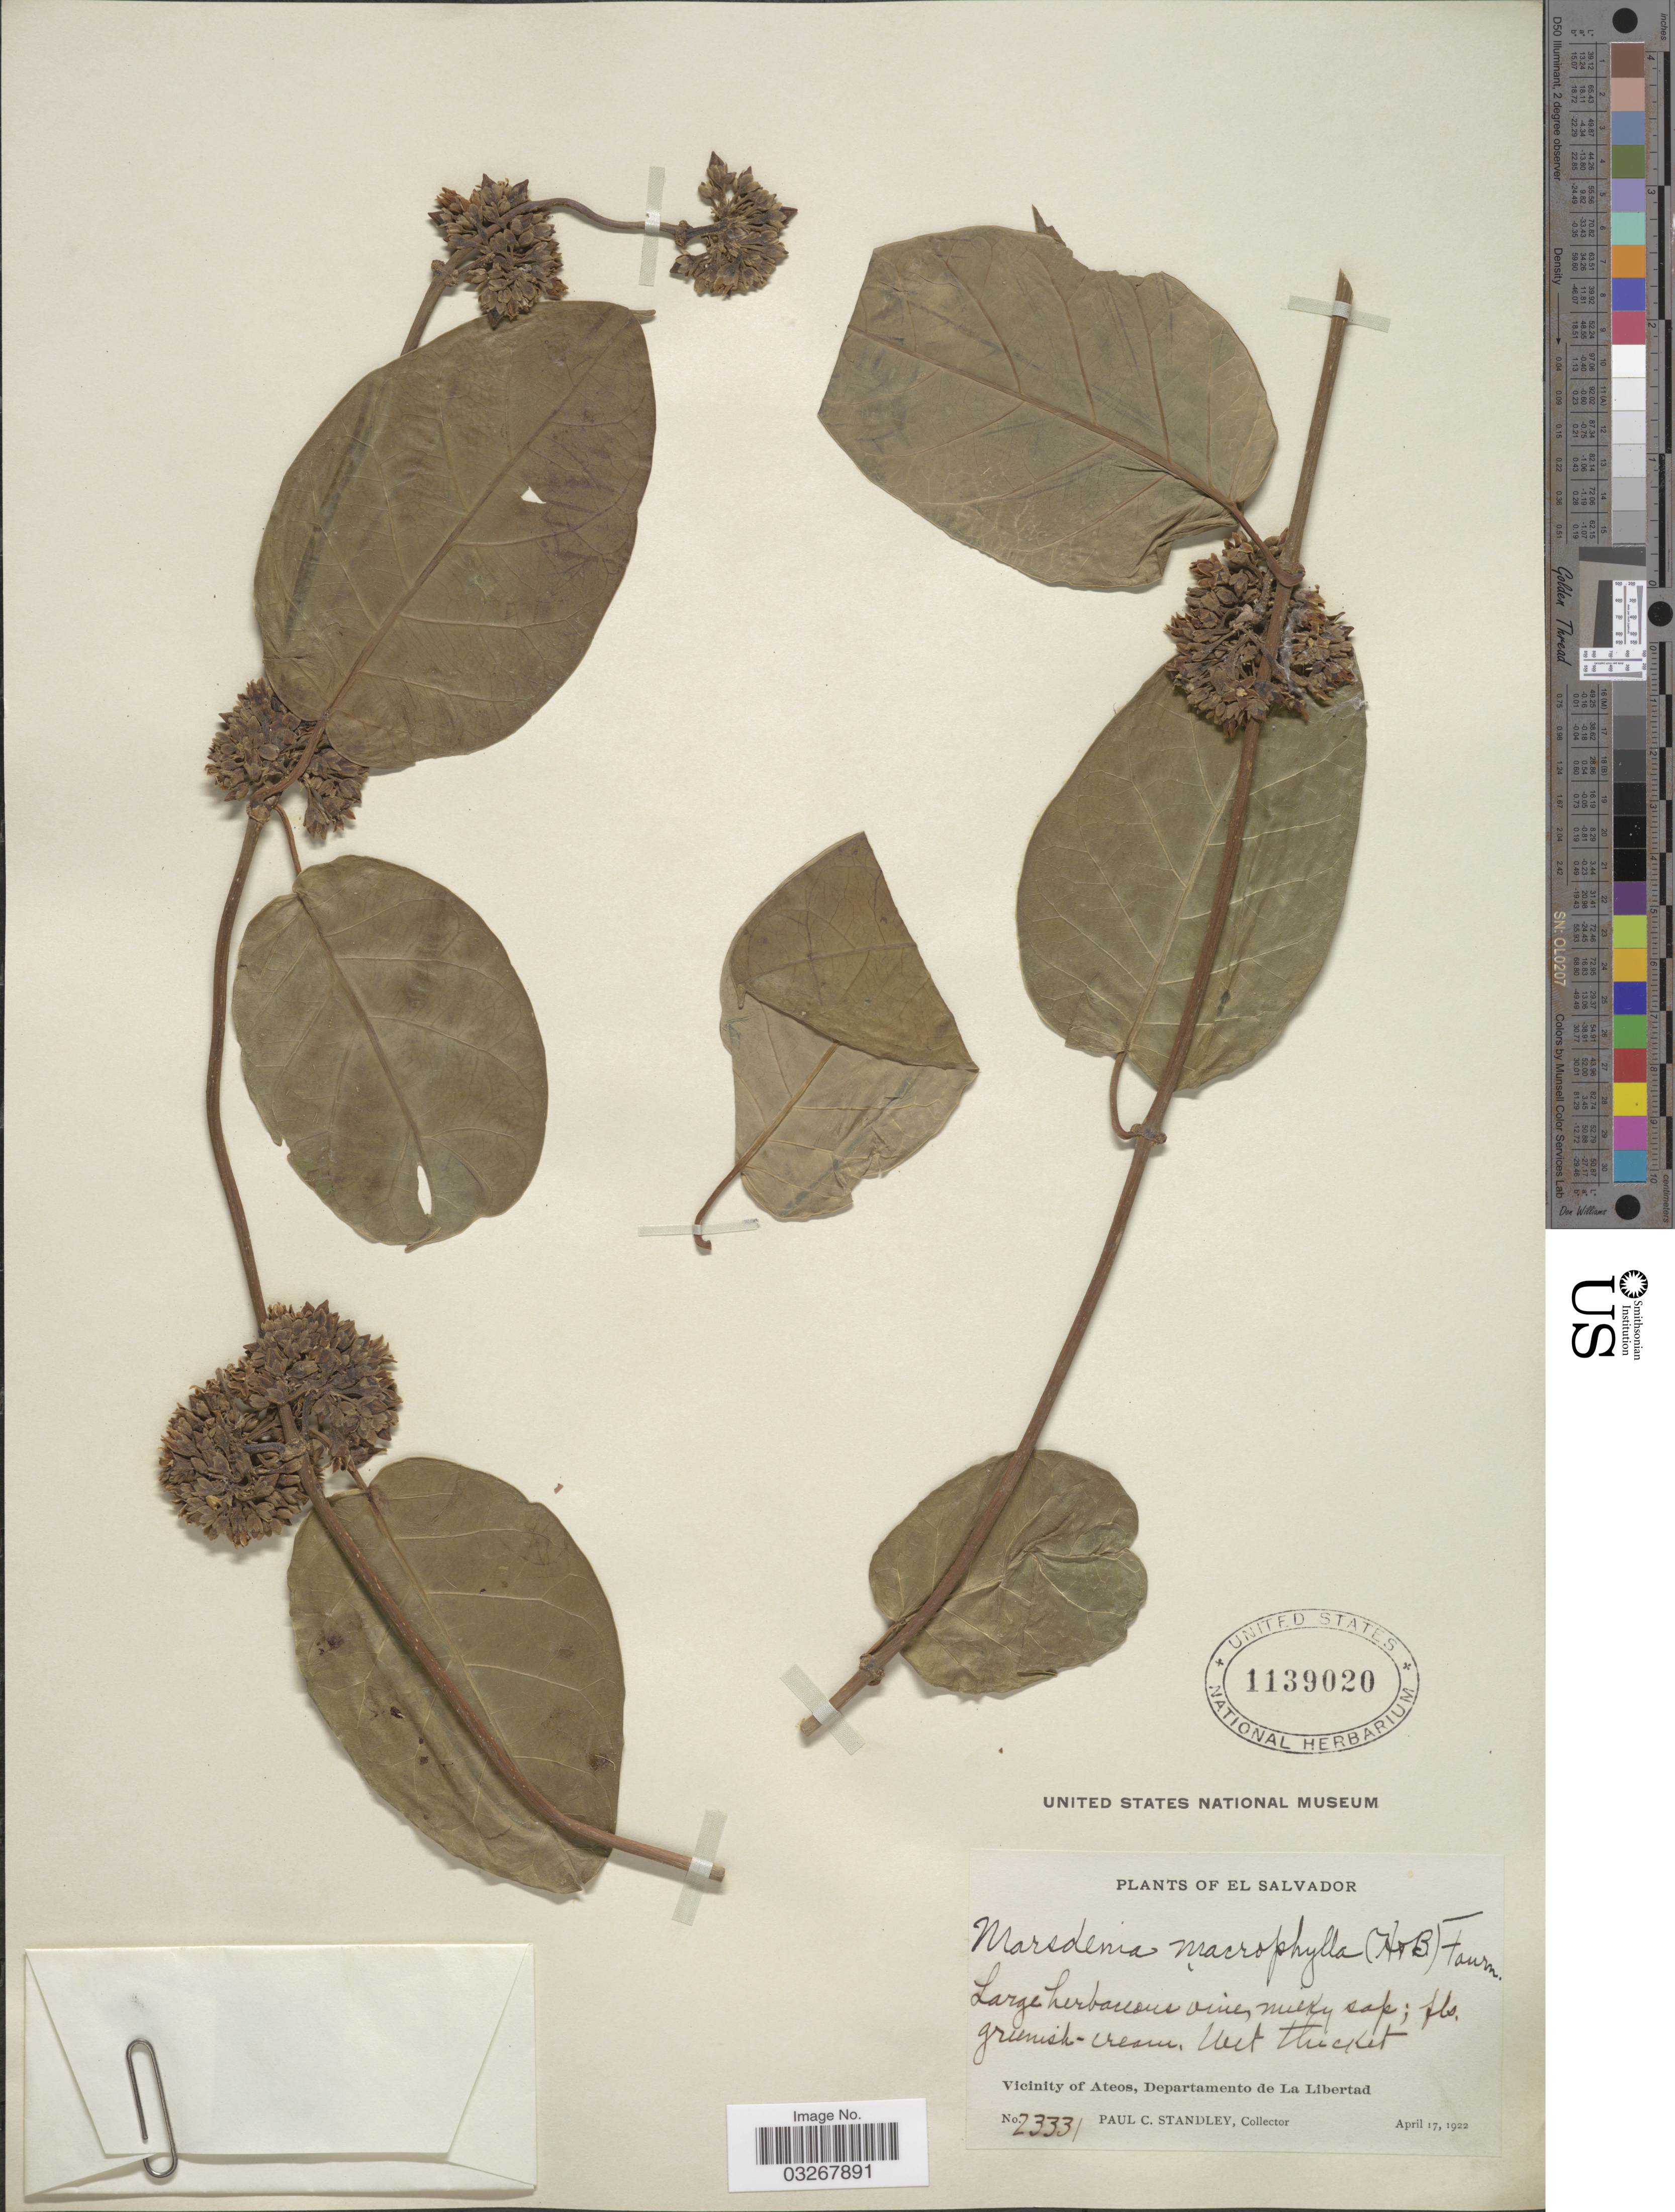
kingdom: Plantae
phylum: Tracheophyta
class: Magnoliopsida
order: Gentianales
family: Apocynaceae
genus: Marsdenia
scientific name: Marsdenia macrophylla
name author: (Humb. & Bonpl. ex Schult.) E. Fourn.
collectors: P. C. Standley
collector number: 23331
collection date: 1922-04-17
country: El Salvador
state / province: La Libertad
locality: Vicinity of Ateos, Departamento de La Libertad.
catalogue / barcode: US 1139020